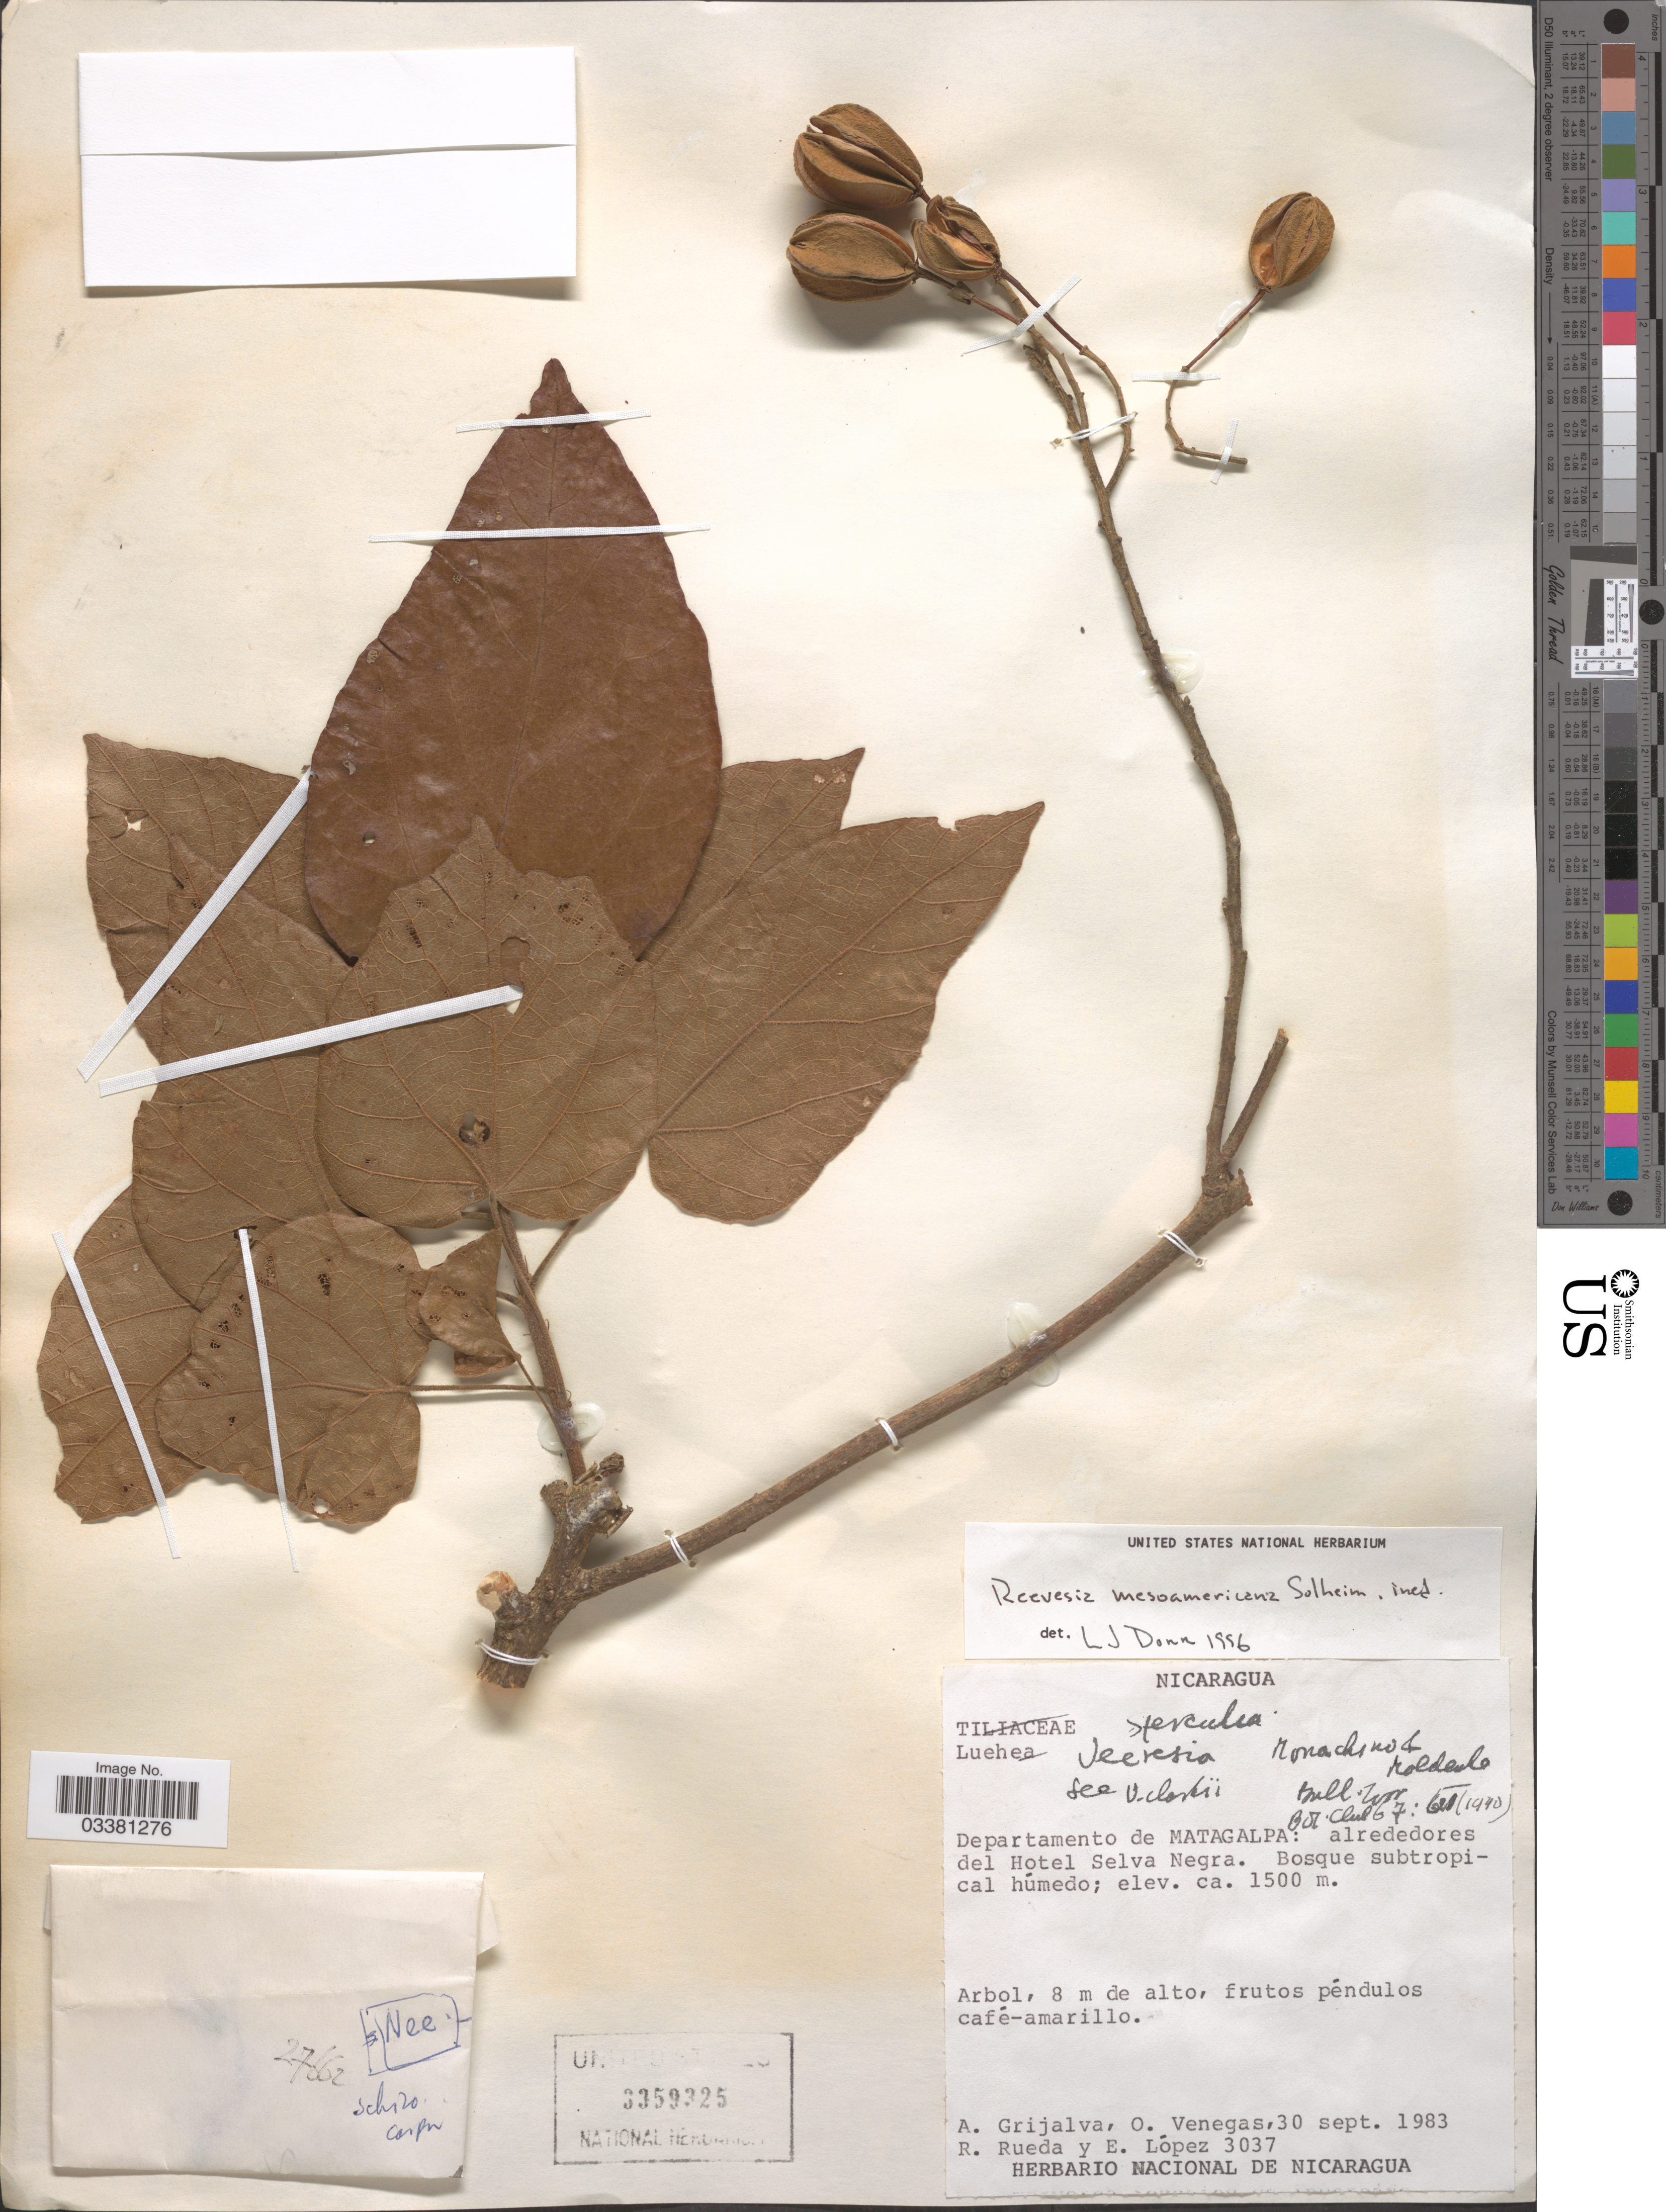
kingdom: Plantae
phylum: Tracheophyta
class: Magnoliopsida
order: Malvales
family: Malvaceae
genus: Reevesia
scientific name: Reevesia mesoamericana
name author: Solheim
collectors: A. Grijalva, O. Venegas, R. Rueda & E. López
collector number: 3037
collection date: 1983-09-30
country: Nicaragua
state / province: Matagalpa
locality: Departamento de Matagalpa: alrededores del Hotel Selva Negra.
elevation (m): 1500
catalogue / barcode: US 3359325